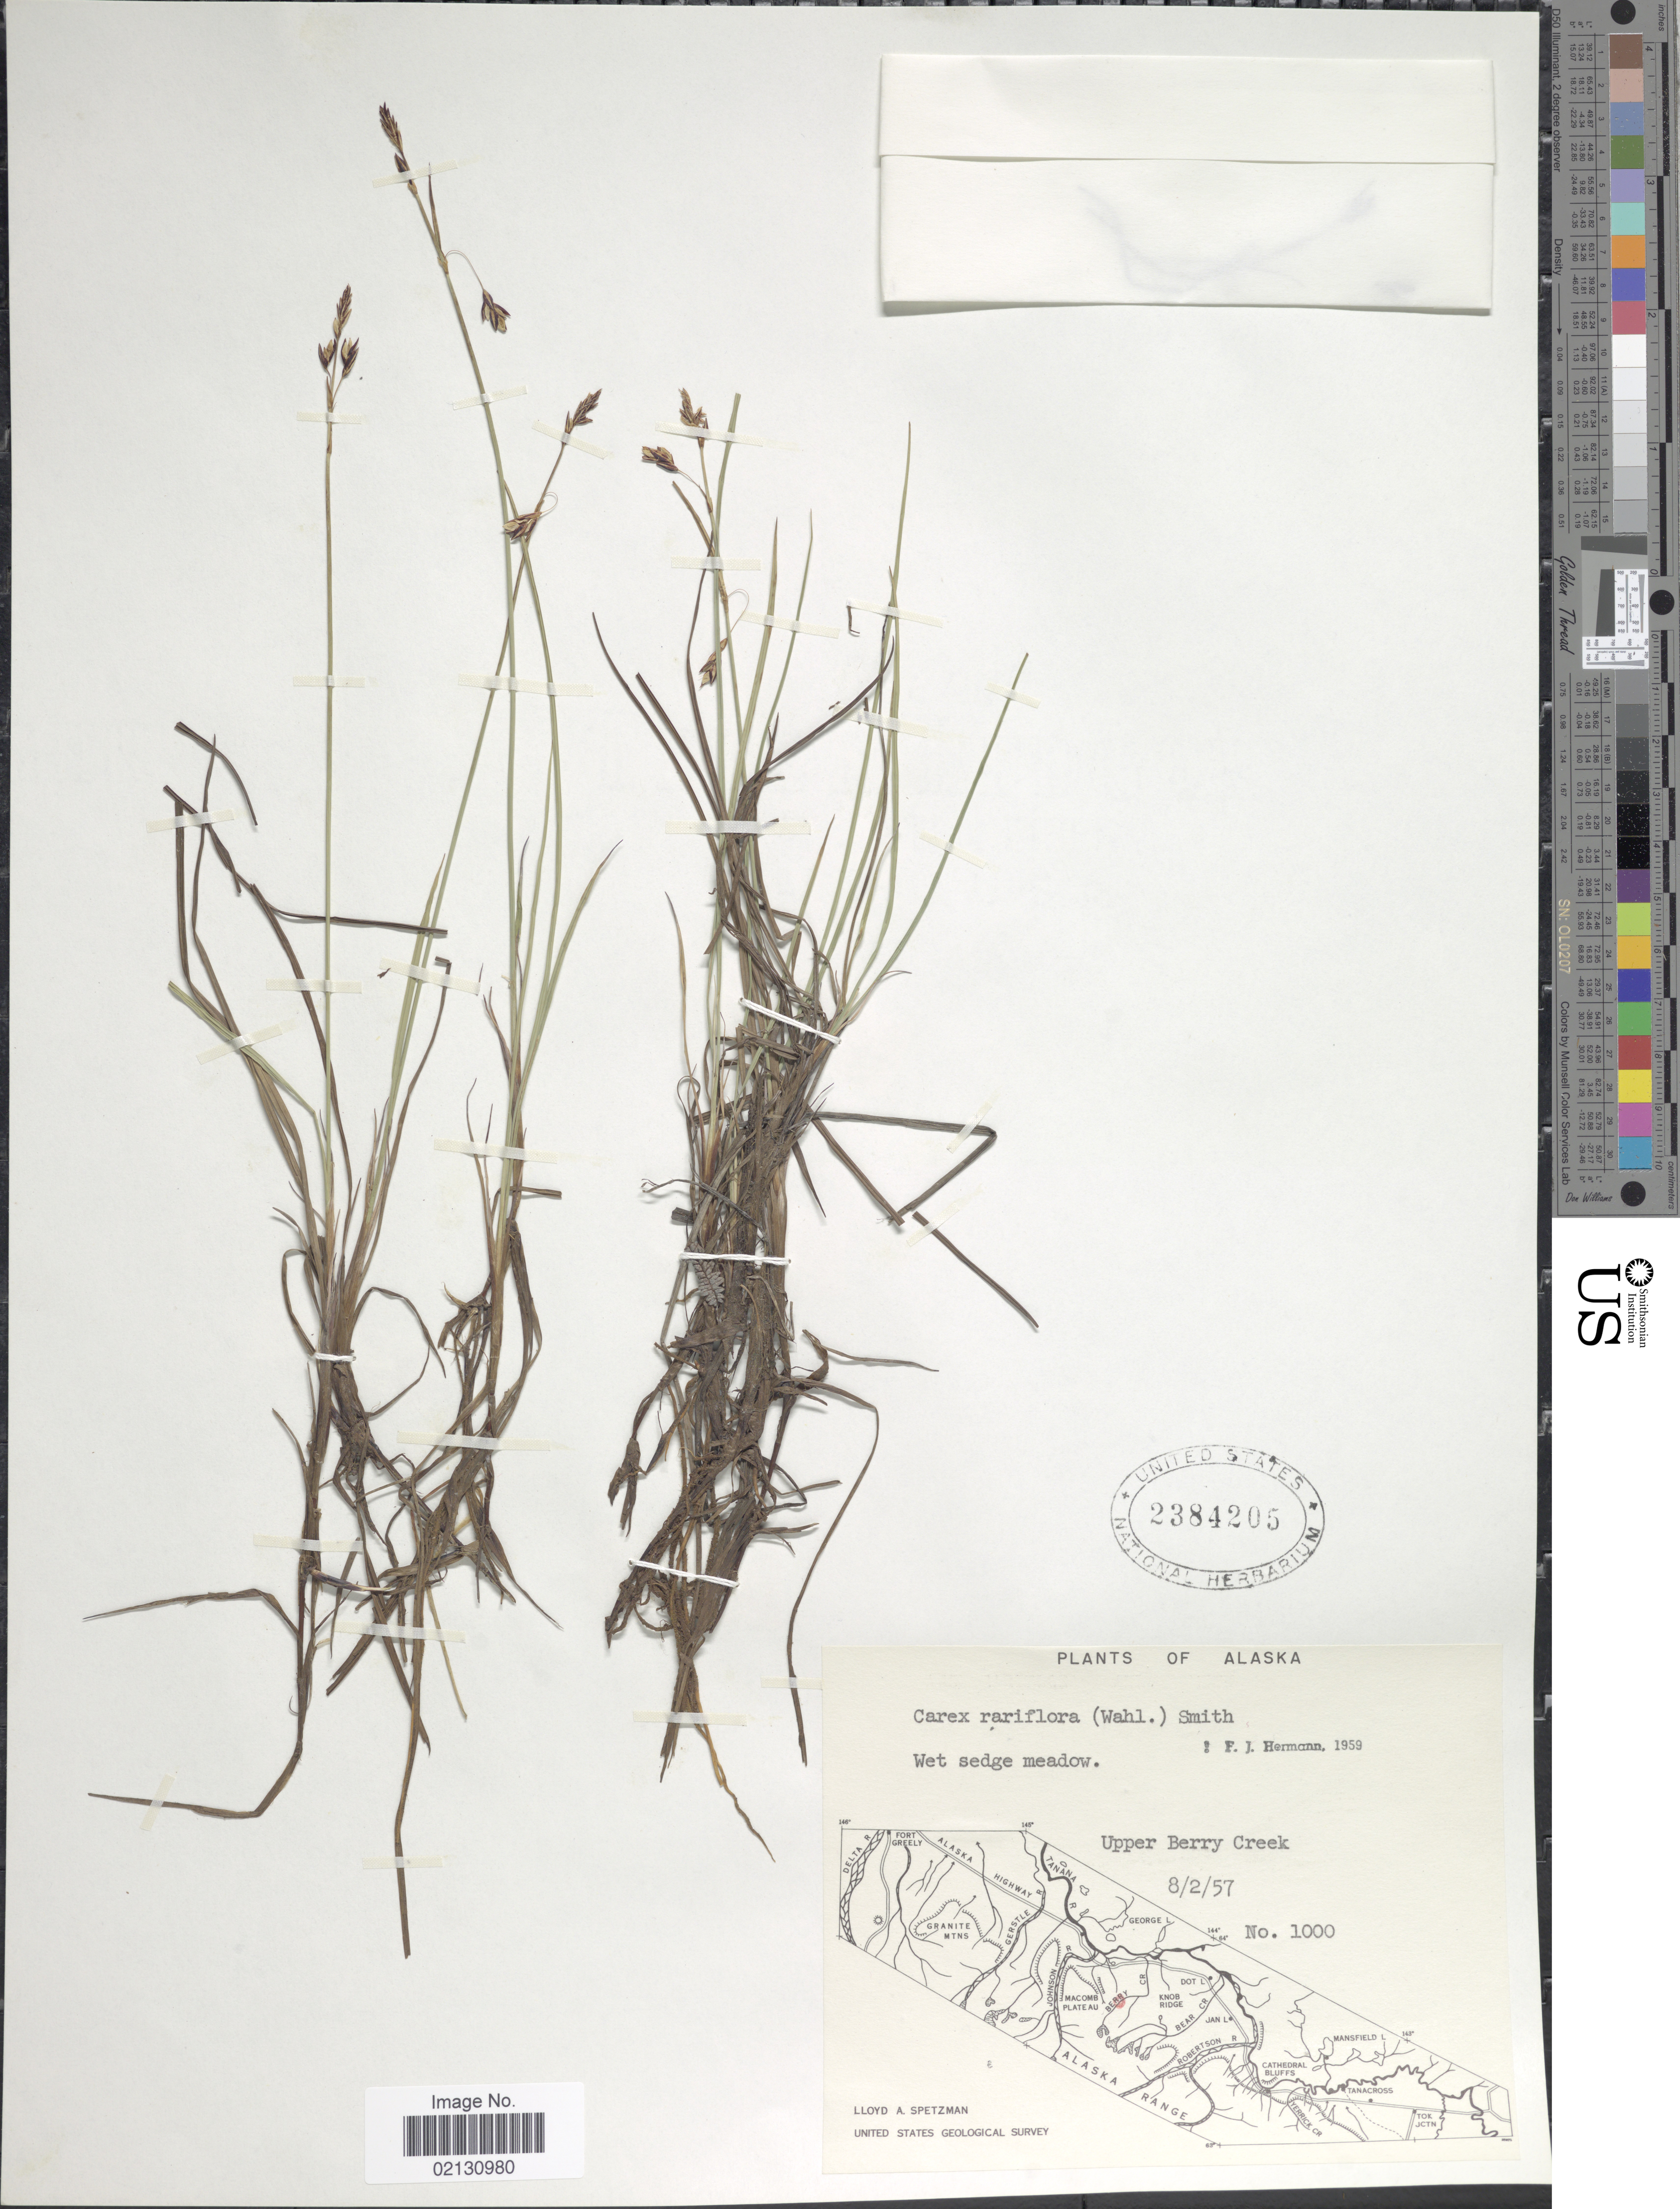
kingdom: Plantae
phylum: Tracheophyta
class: Liliopsida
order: Poales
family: Cyperaceae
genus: Carex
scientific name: Carex rariflora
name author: (Wahlenb.) Sm.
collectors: L. Spetzman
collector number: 1000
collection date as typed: Transcribed d/m/y: 2/8/57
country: United States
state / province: Alaska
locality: Upper Berry Creek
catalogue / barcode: US 2384205